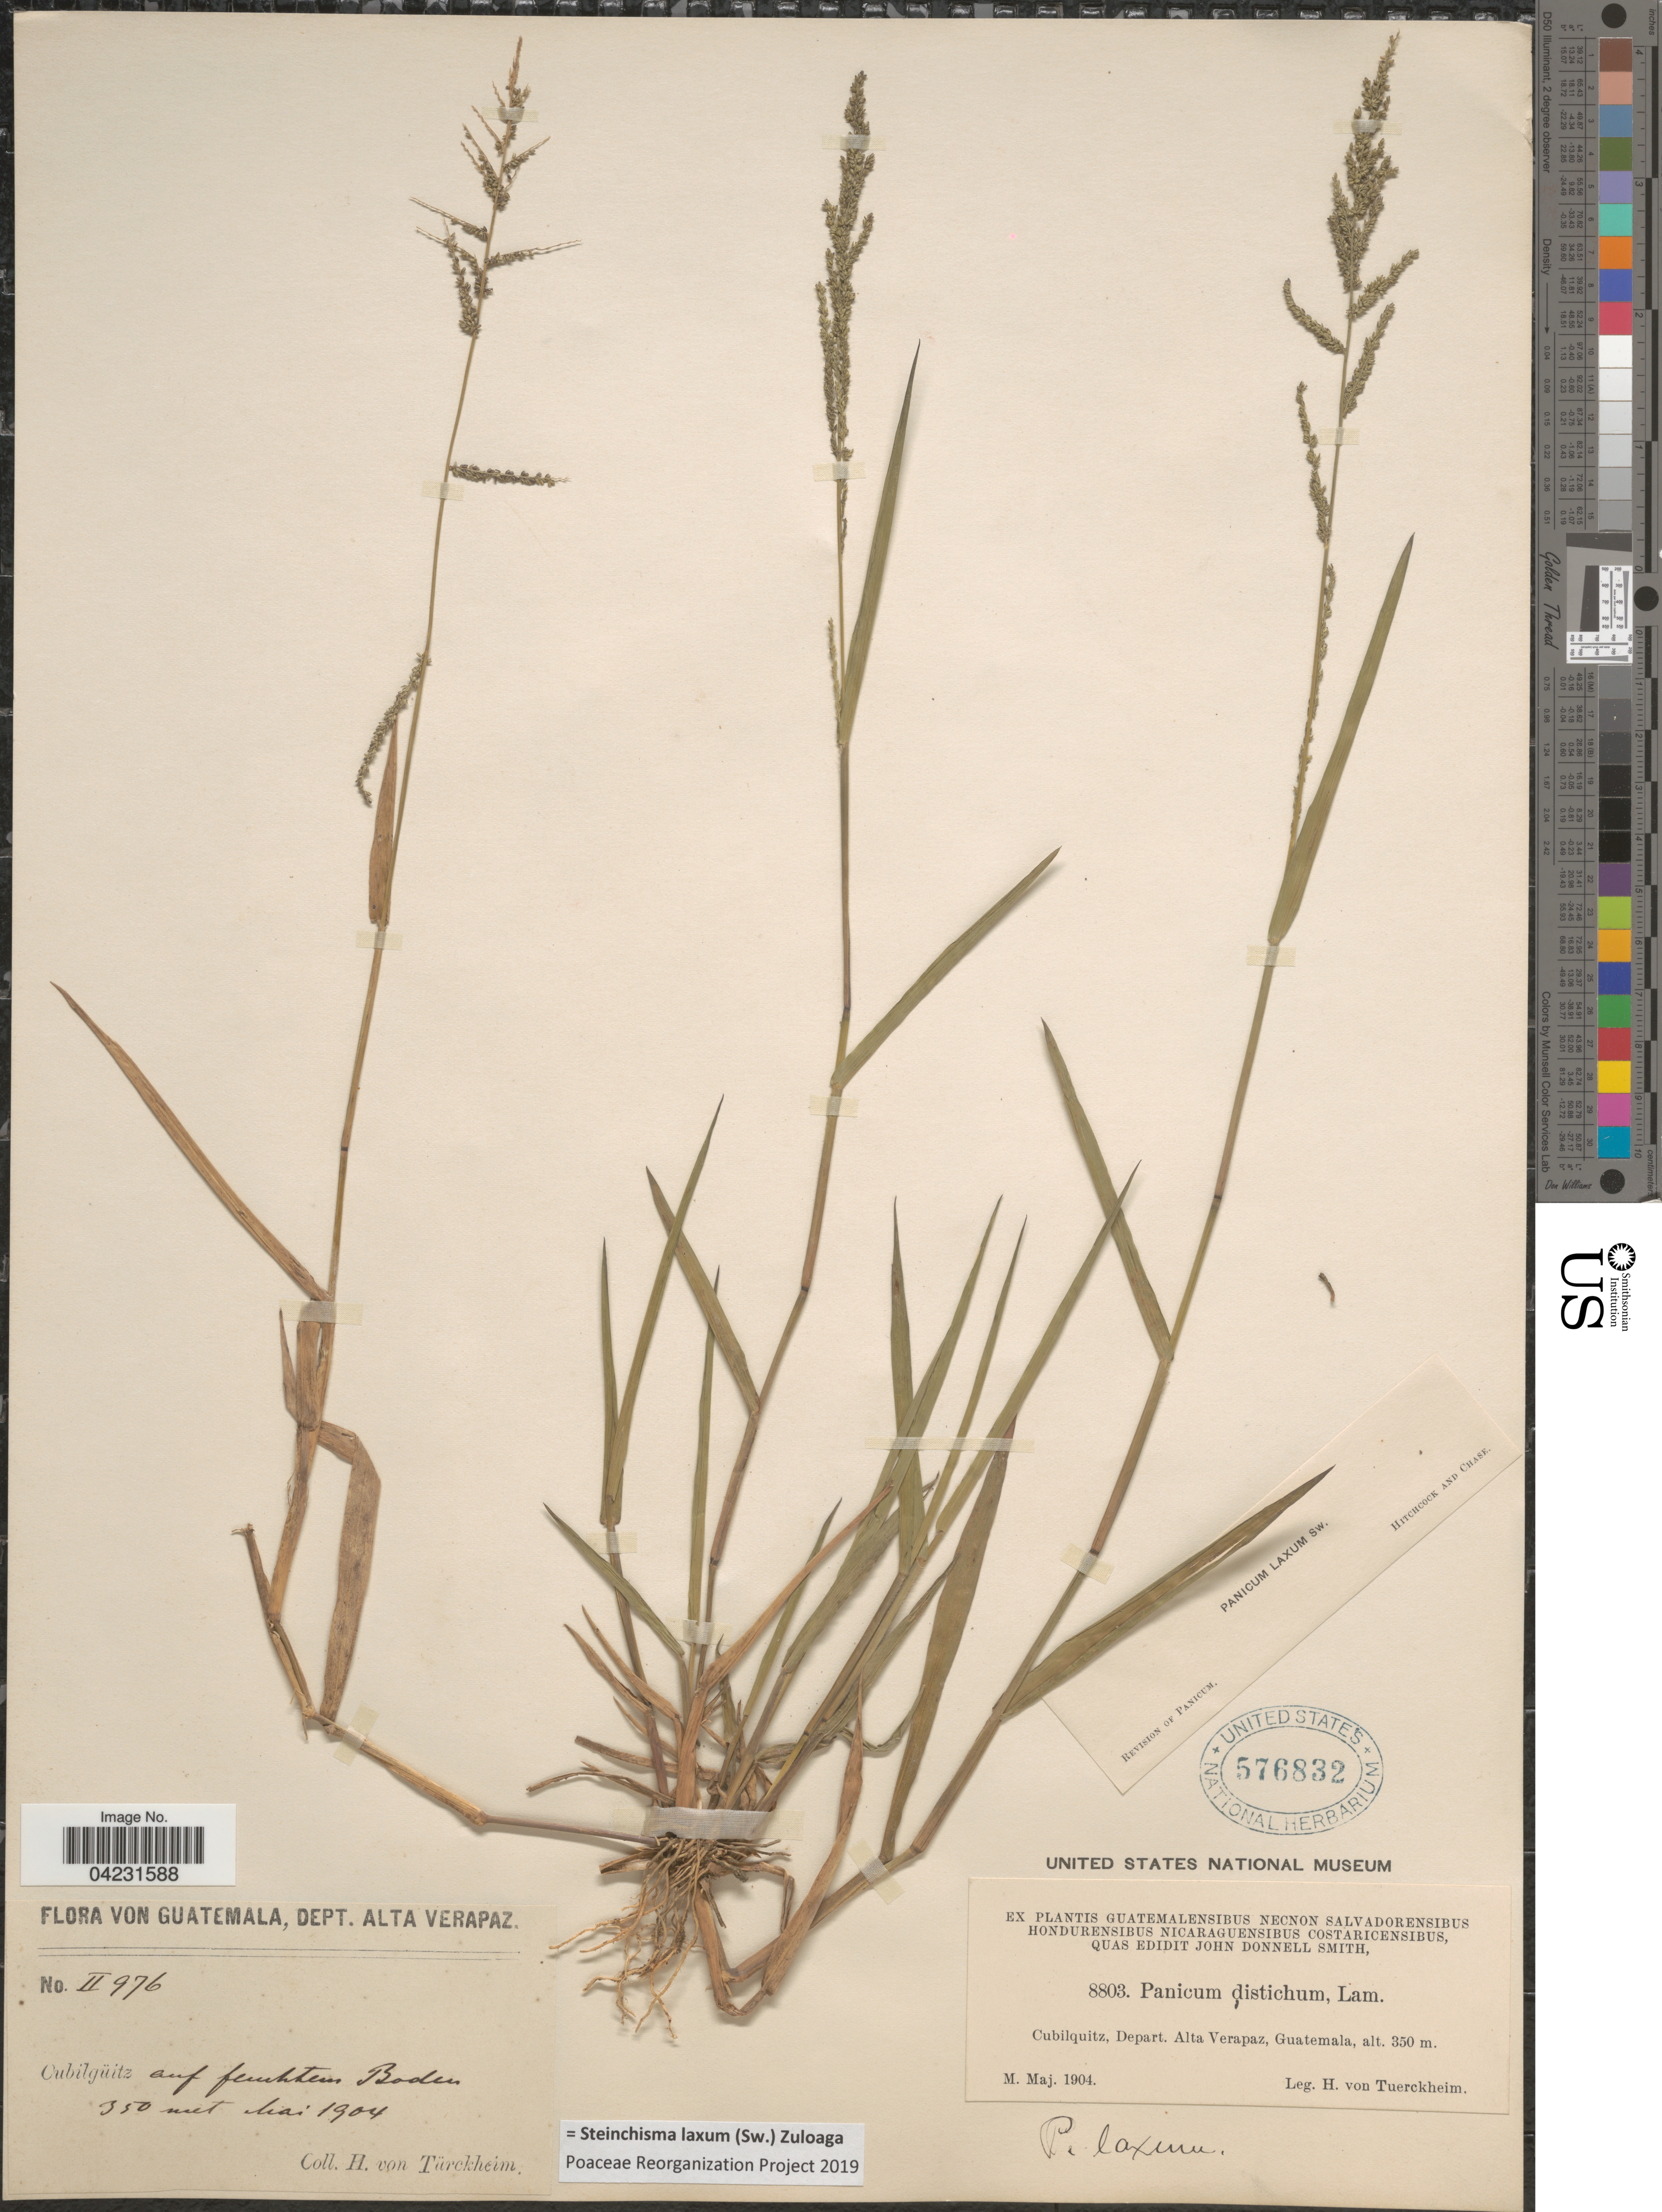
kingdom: Plantae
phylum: Tracheophyta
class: Liliopsida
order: Poales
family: Poaceae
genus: Steinchisma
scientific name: Steinchisma laxum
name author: (Sw.) Zuloaga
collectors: H. von Türckheim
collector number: II976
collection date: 1904-05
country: Guatemala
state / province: Alta Verapaz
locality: Dept. Alta Verapaz. Cubilgüitz auf fleuchtem Boden. Depart. Alta Verapaz.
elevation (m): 350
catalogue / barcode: US 576832